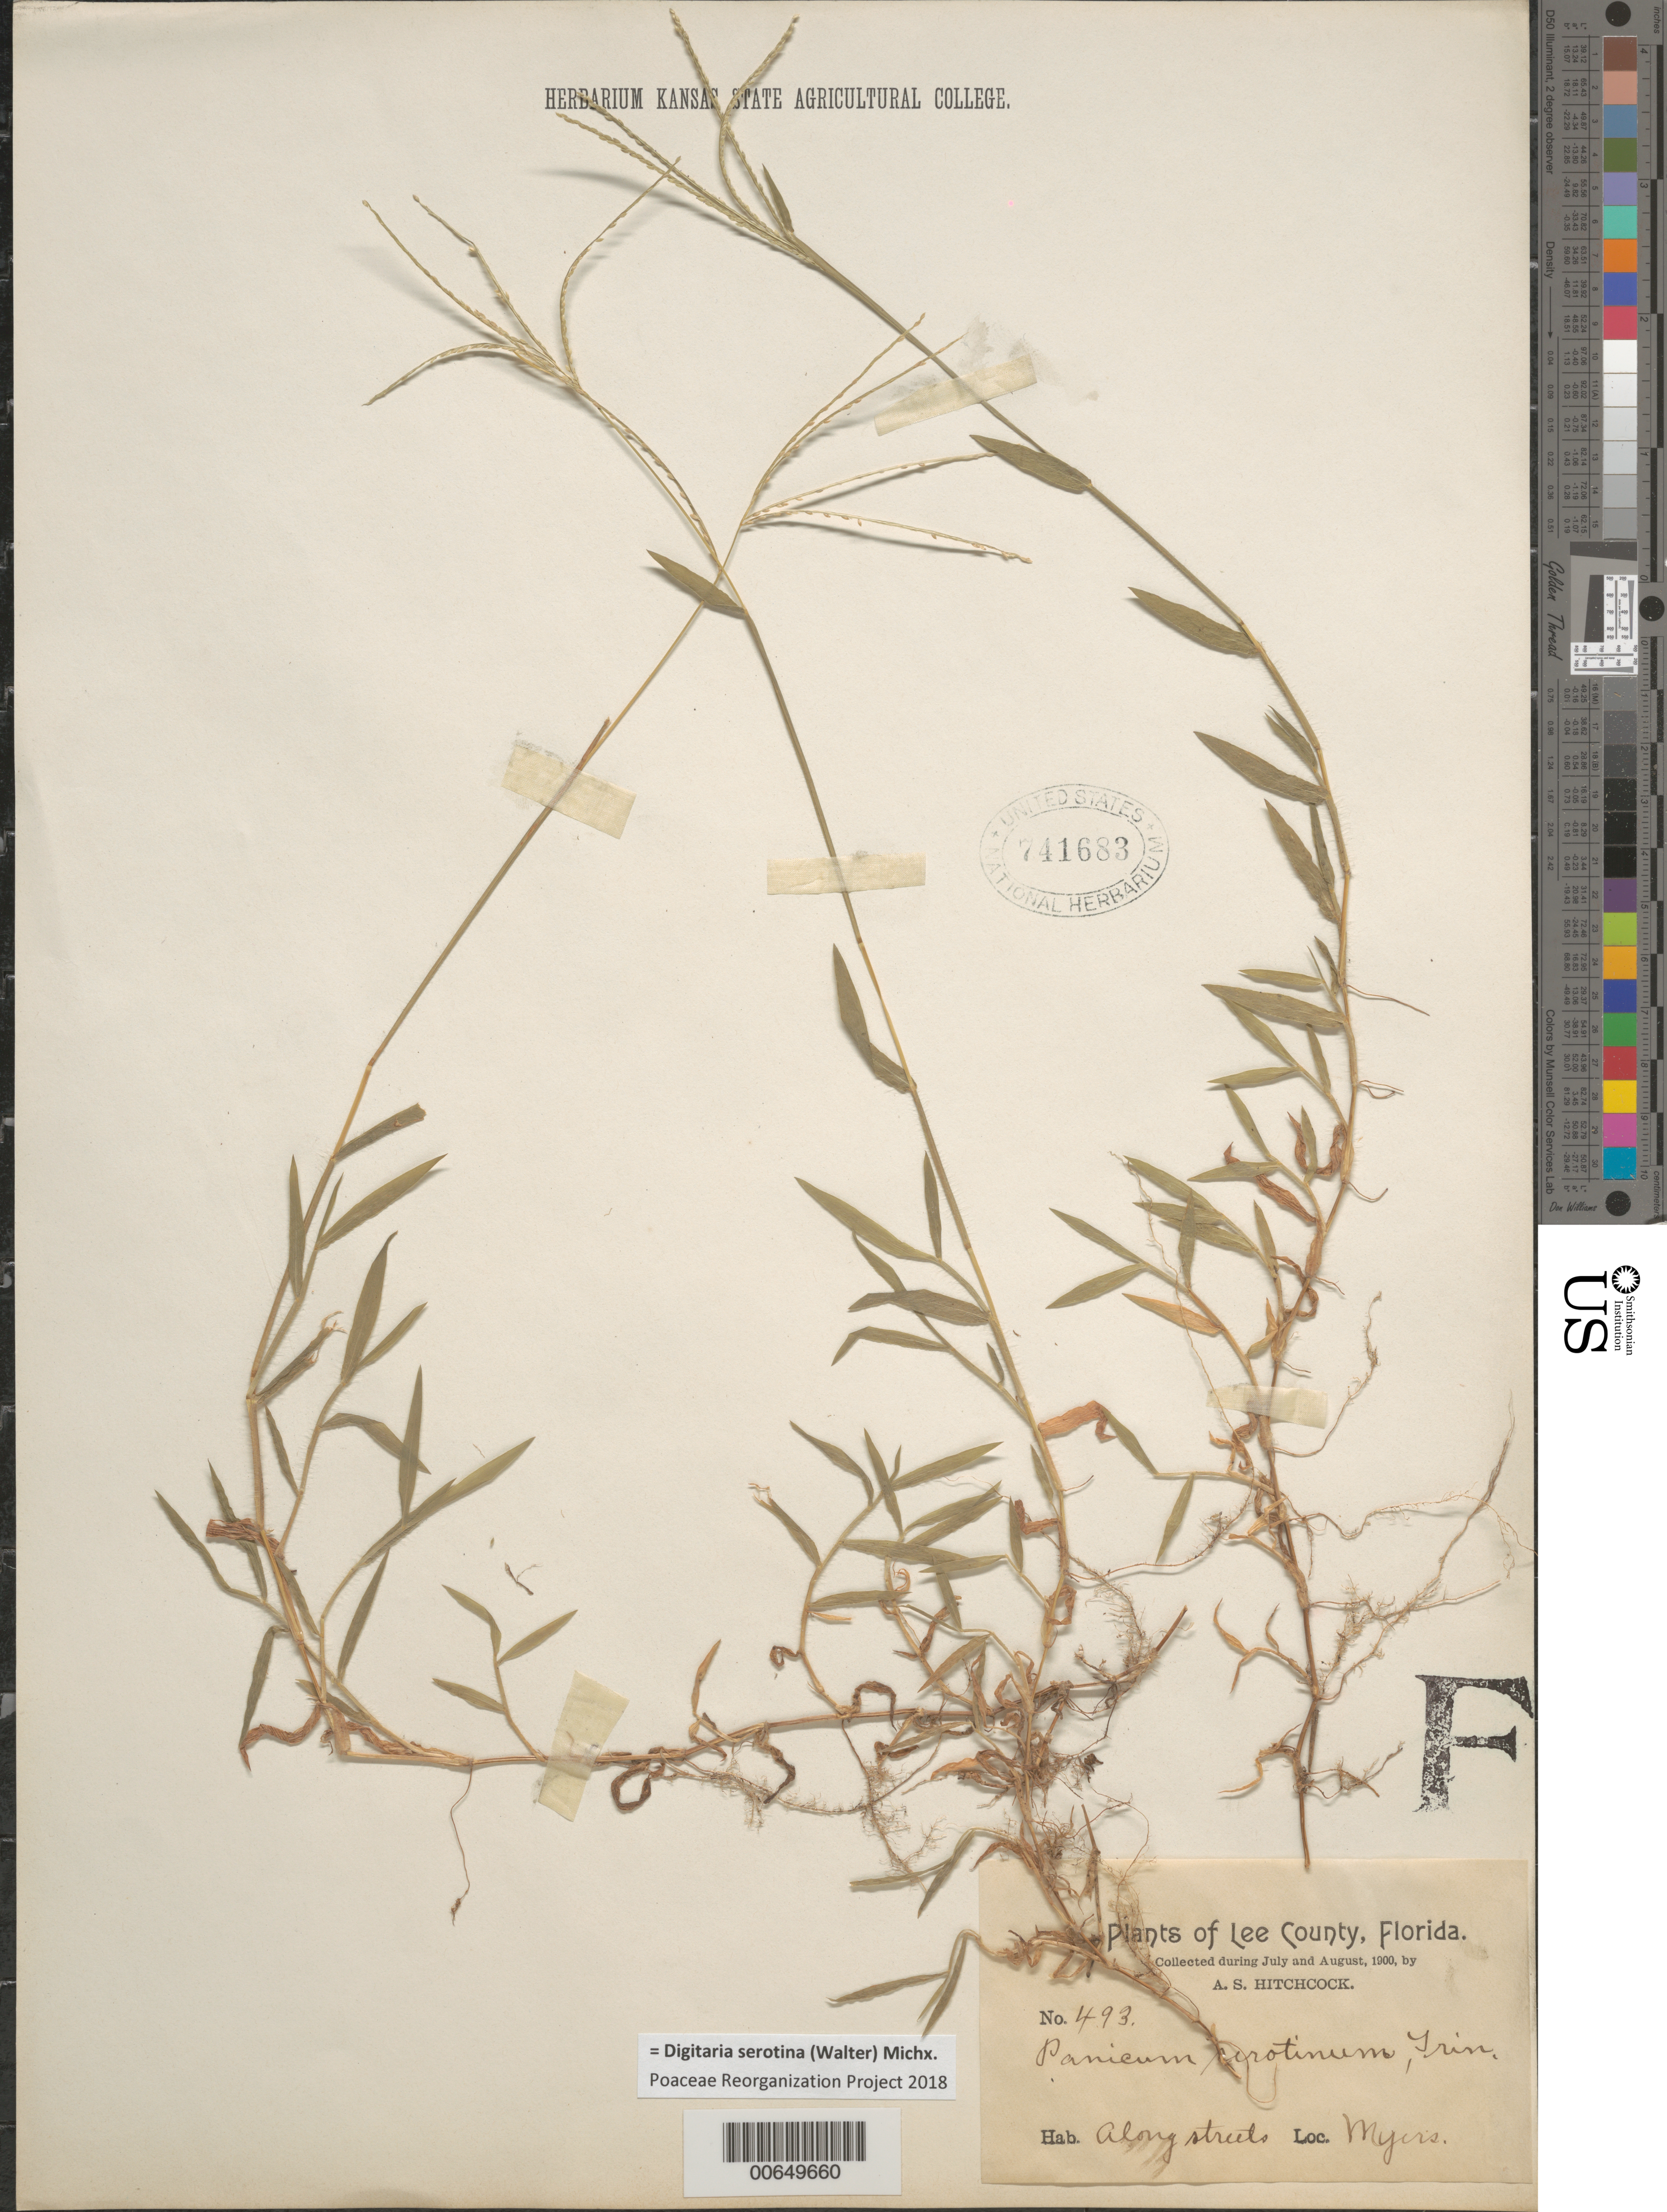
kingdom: Plantae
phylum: Tracheophyta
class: Liliopsida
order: Poales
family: Poaceae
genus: Digitaria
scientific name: Digitaria serotina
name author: (Walter) Michx.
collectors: A. S. Hitchcock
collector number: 493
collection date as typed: Jul 1900 to -- Aug 1900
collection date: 1900-07/1900-08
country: United States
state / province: Florida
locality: Myers.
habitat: Along streets.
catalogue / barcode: US 741683